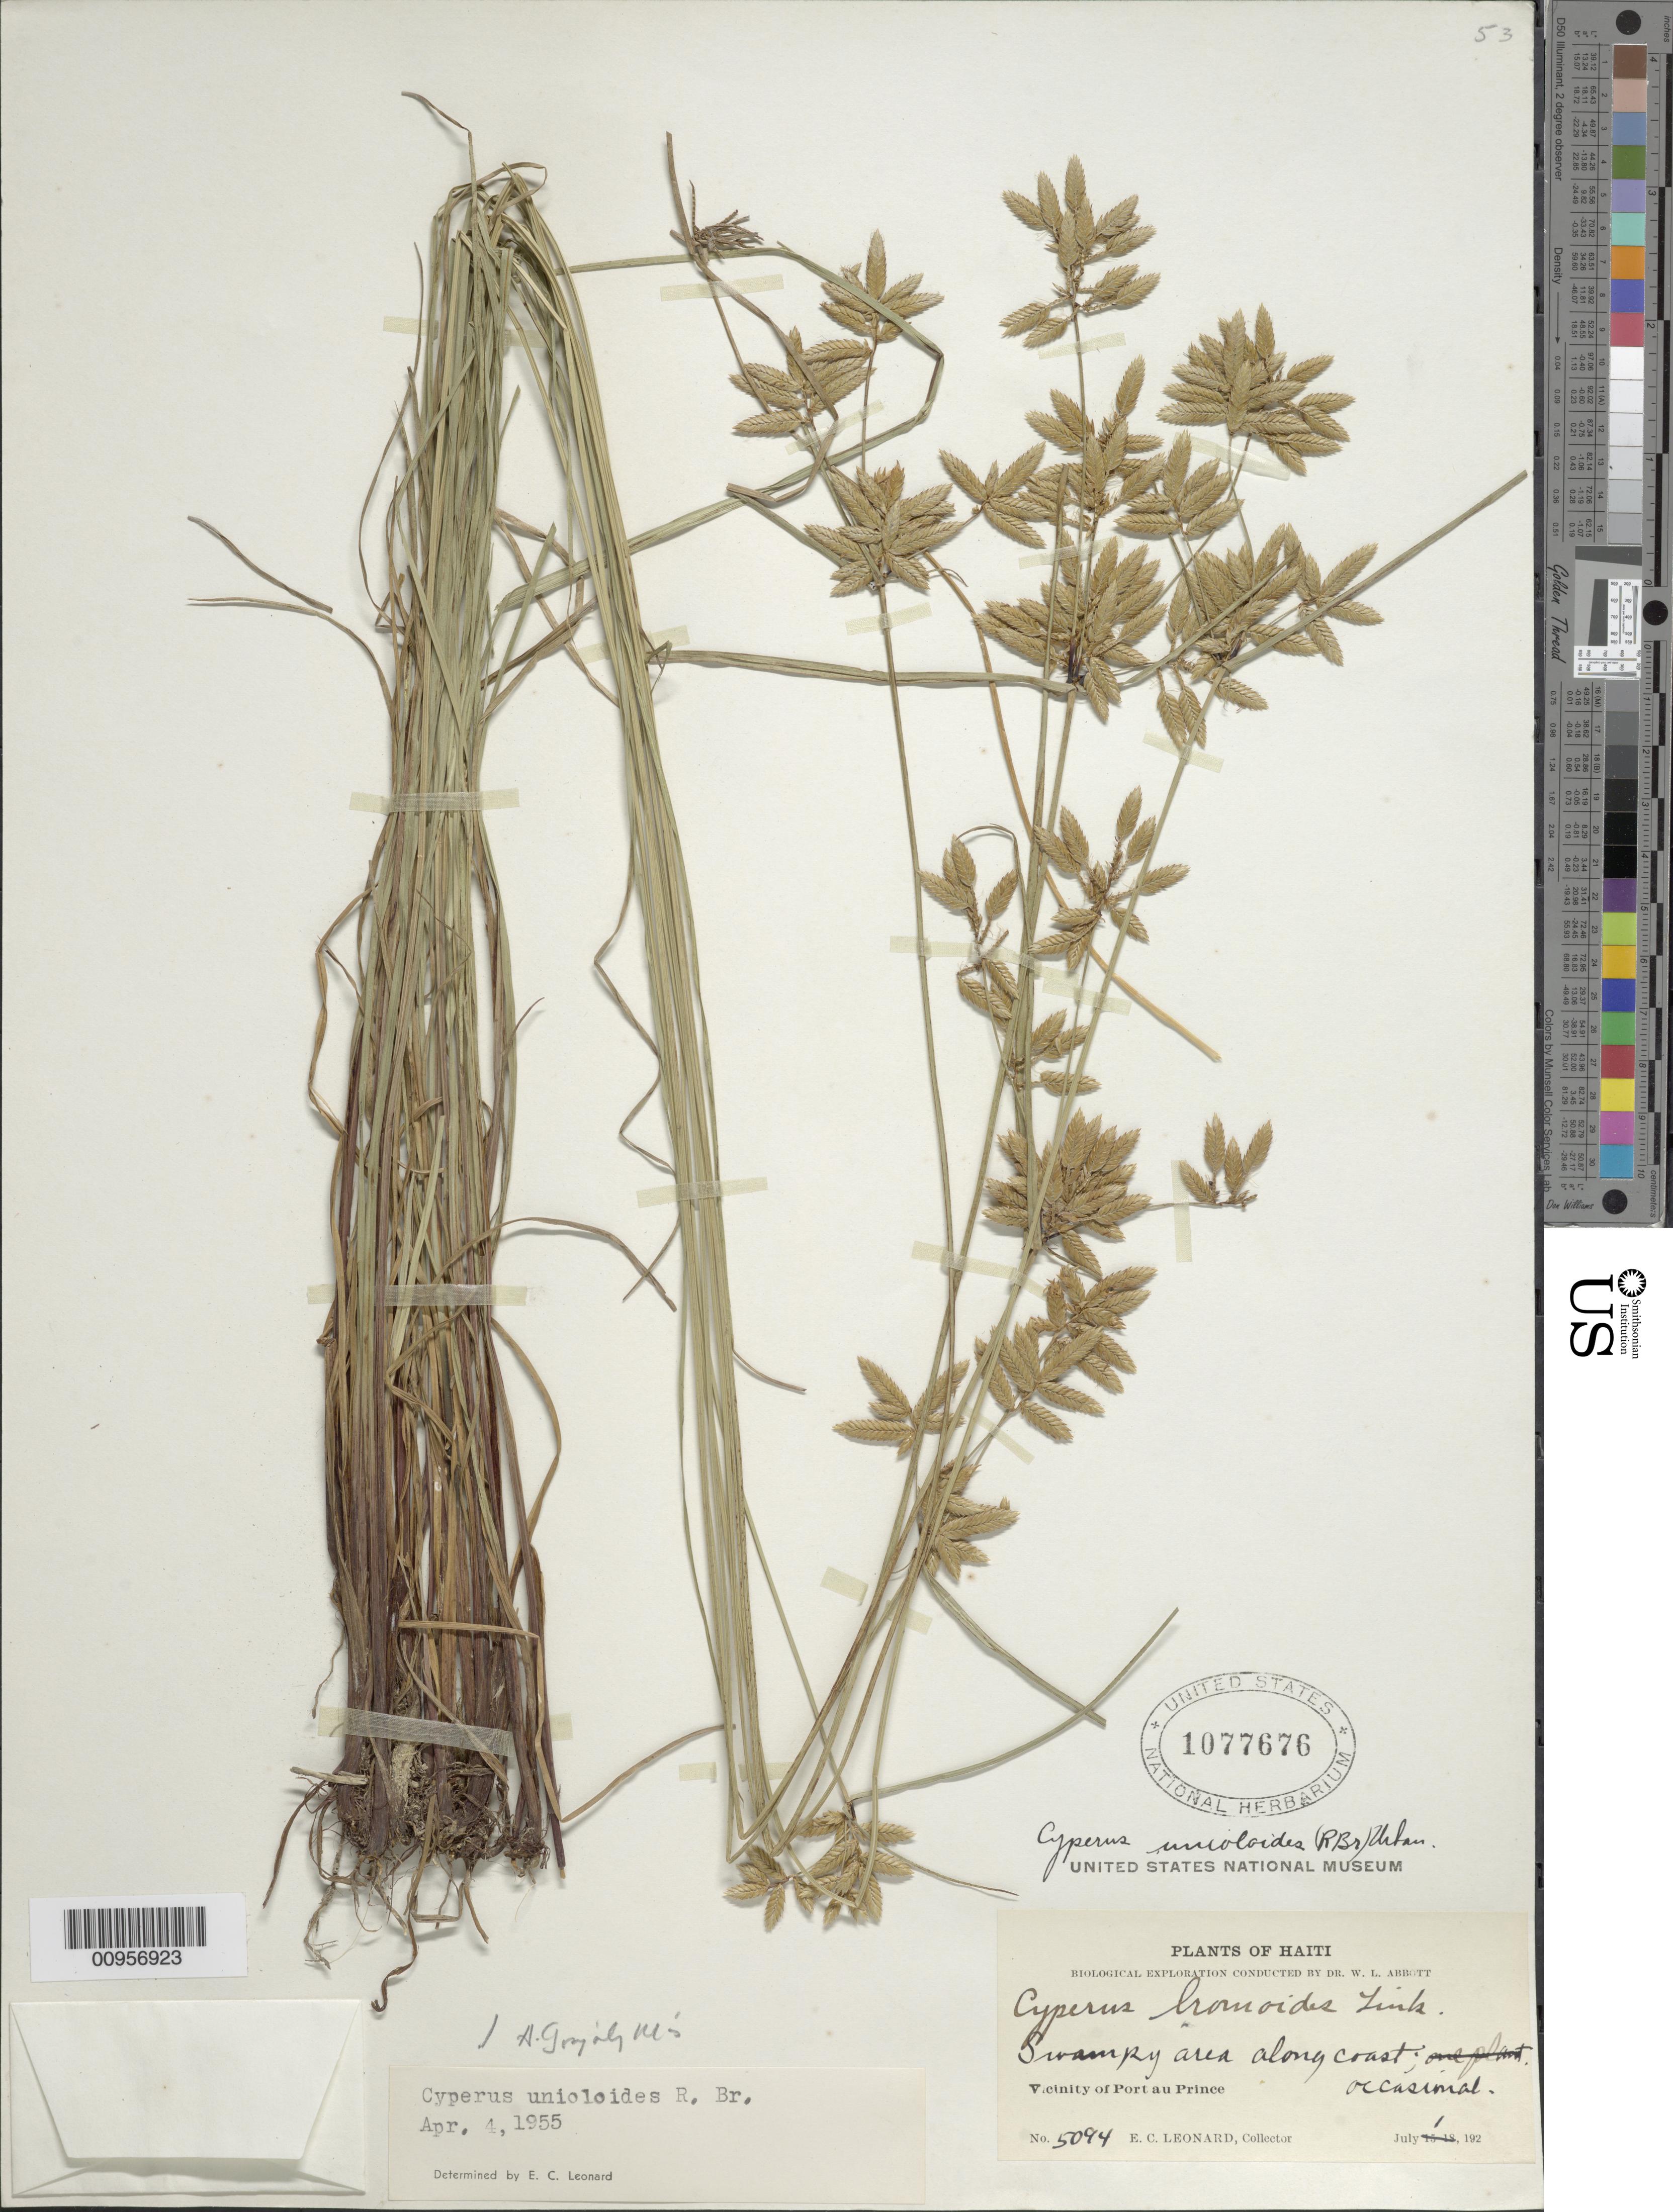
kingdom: Plantae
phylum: Tracheophyta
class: Liliopsida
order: Poales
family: Cyperaceae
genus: Cyperus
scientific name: Cyperus unioloides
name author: R. Br.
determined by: Leonard, Emery C., (US)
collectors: E. C. Leonard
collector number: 5094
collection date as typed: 01 Jul 1920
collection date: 1920-07-01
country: Haiti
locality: Vicinity of Port au Prince, swampy area along coast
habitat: Swampy area along coast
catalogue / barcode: US 1077676